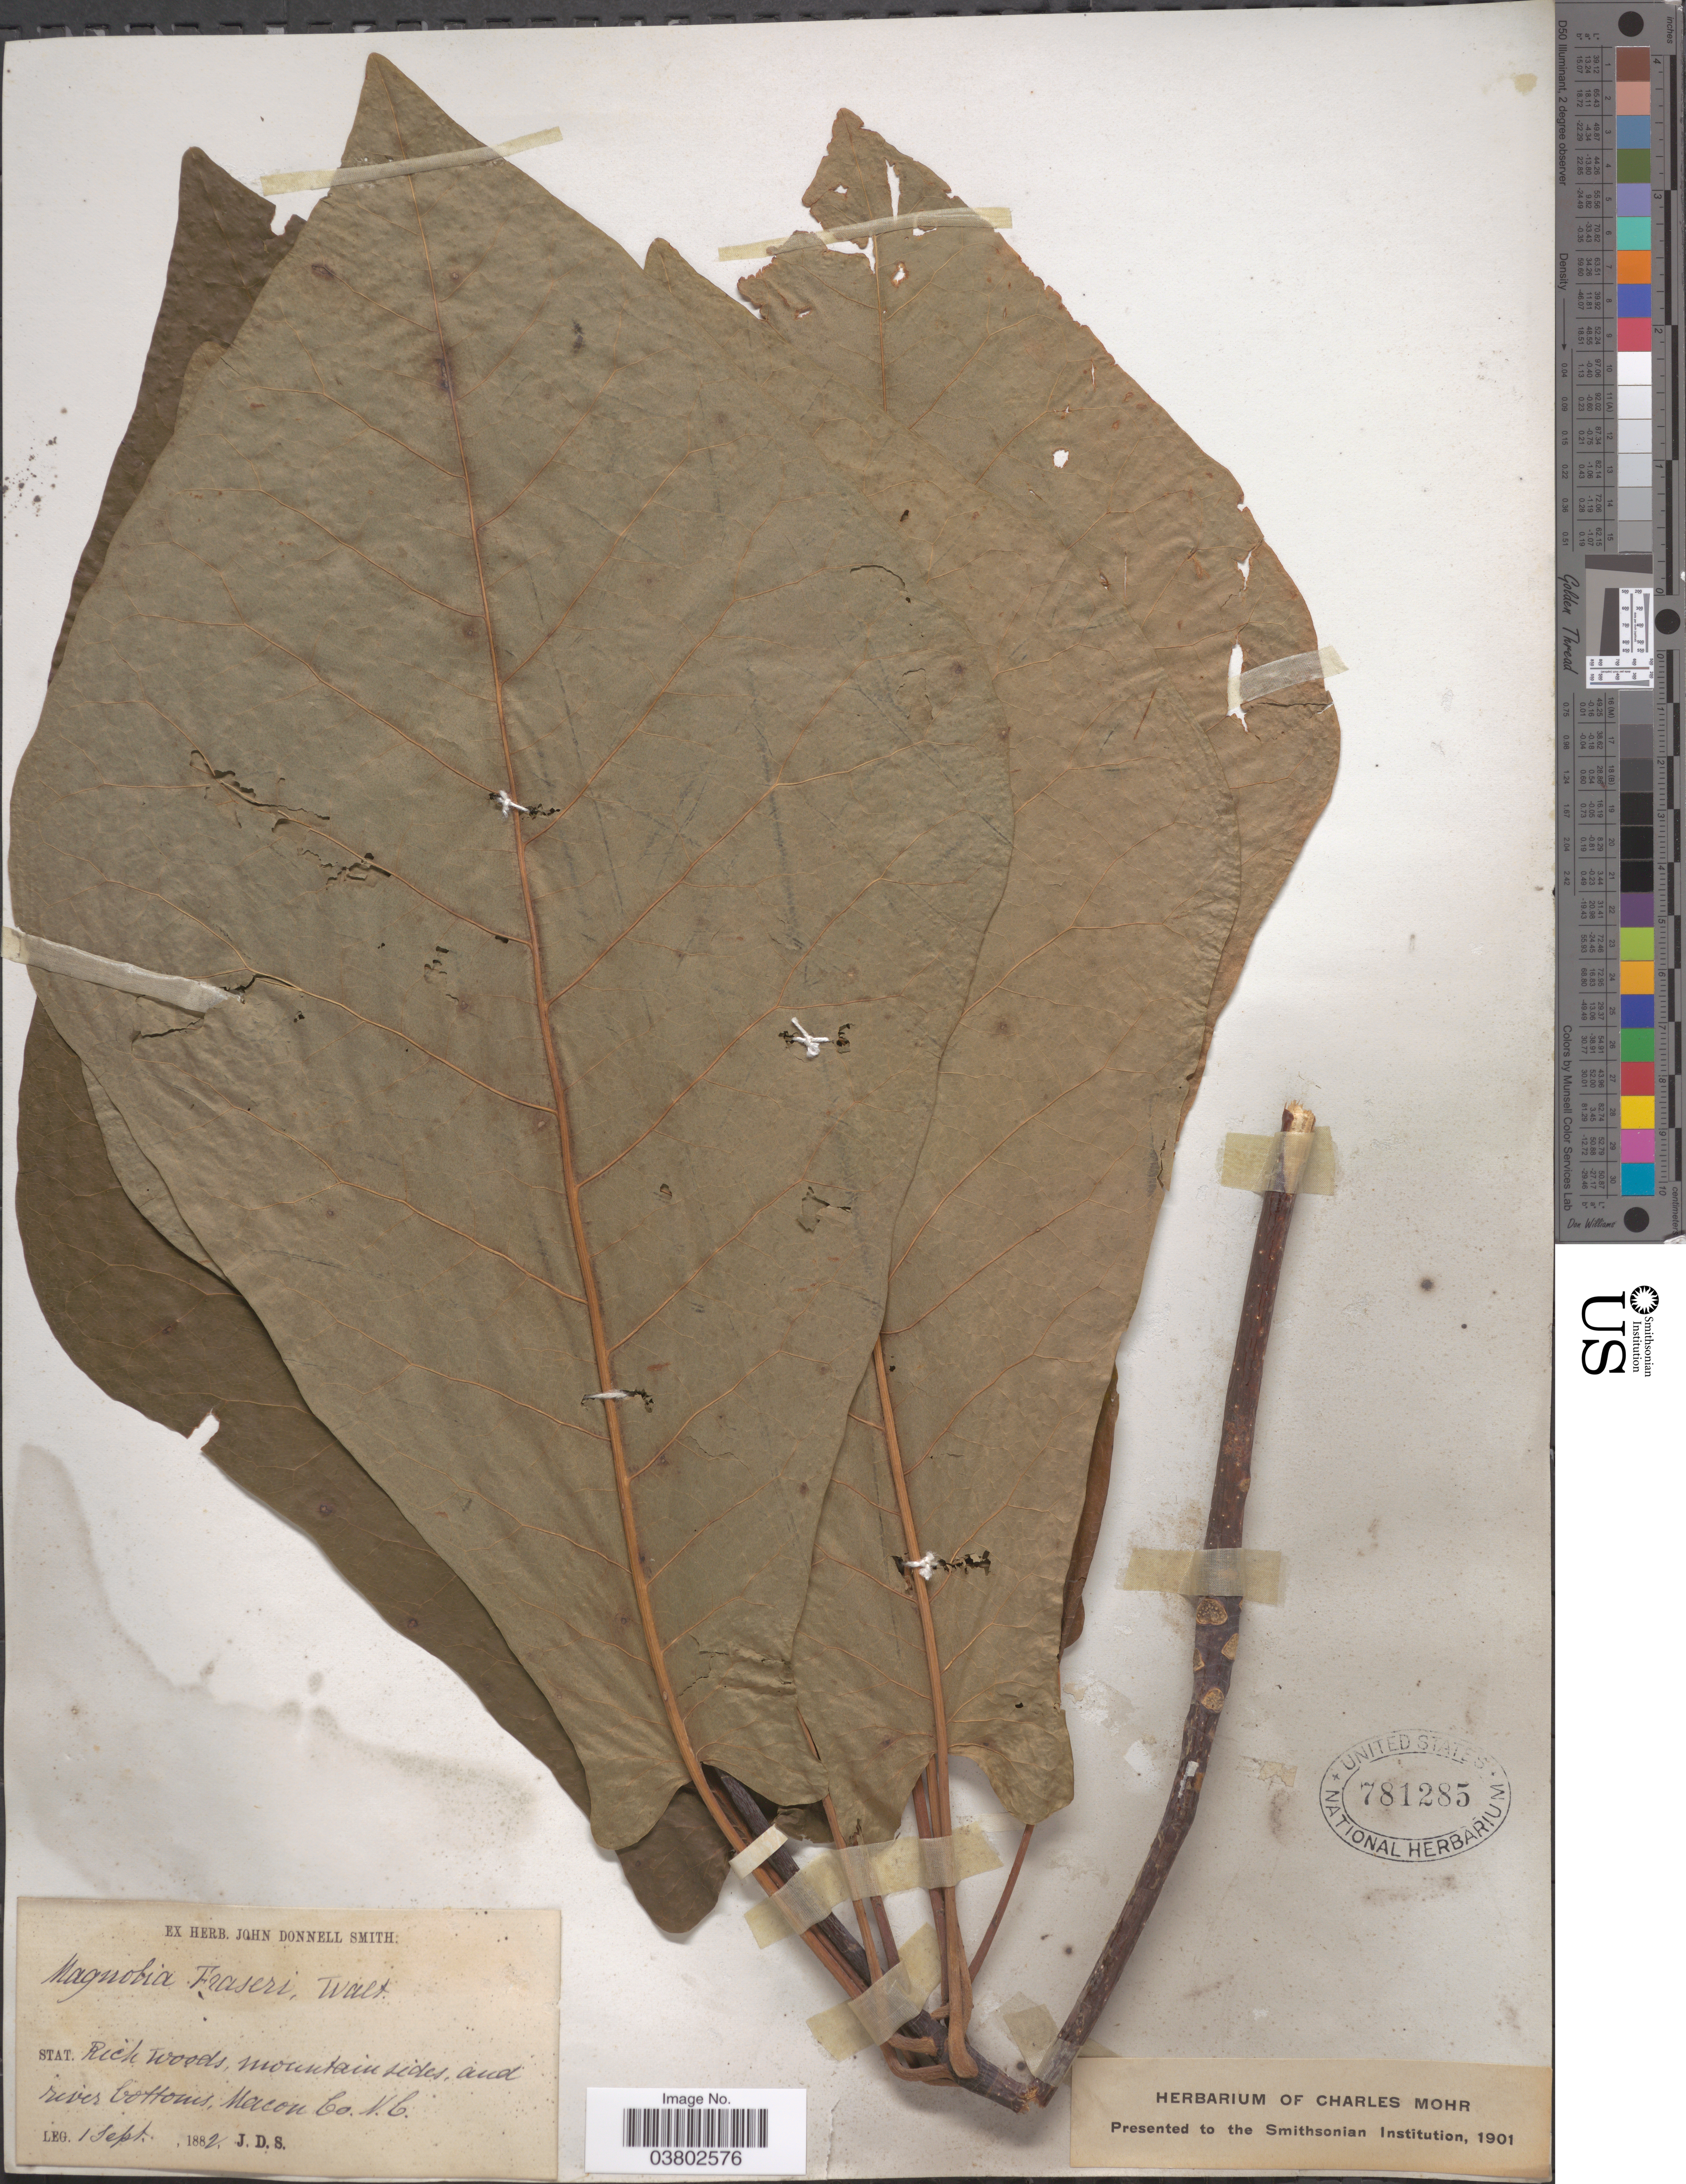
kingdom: Plantae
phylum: Tracheophyta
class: Magnoliopsida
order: Magnoliales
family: Magnoliaceae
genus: Magnolia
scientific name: Magnolia fraseri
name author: Walter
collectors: J. Donnell Smith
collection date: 1882-09-01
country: United States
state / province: North Carolina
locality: Stat. Rich woods, mountain sides and river bottoms, Mason Co.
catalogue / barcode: US 781285